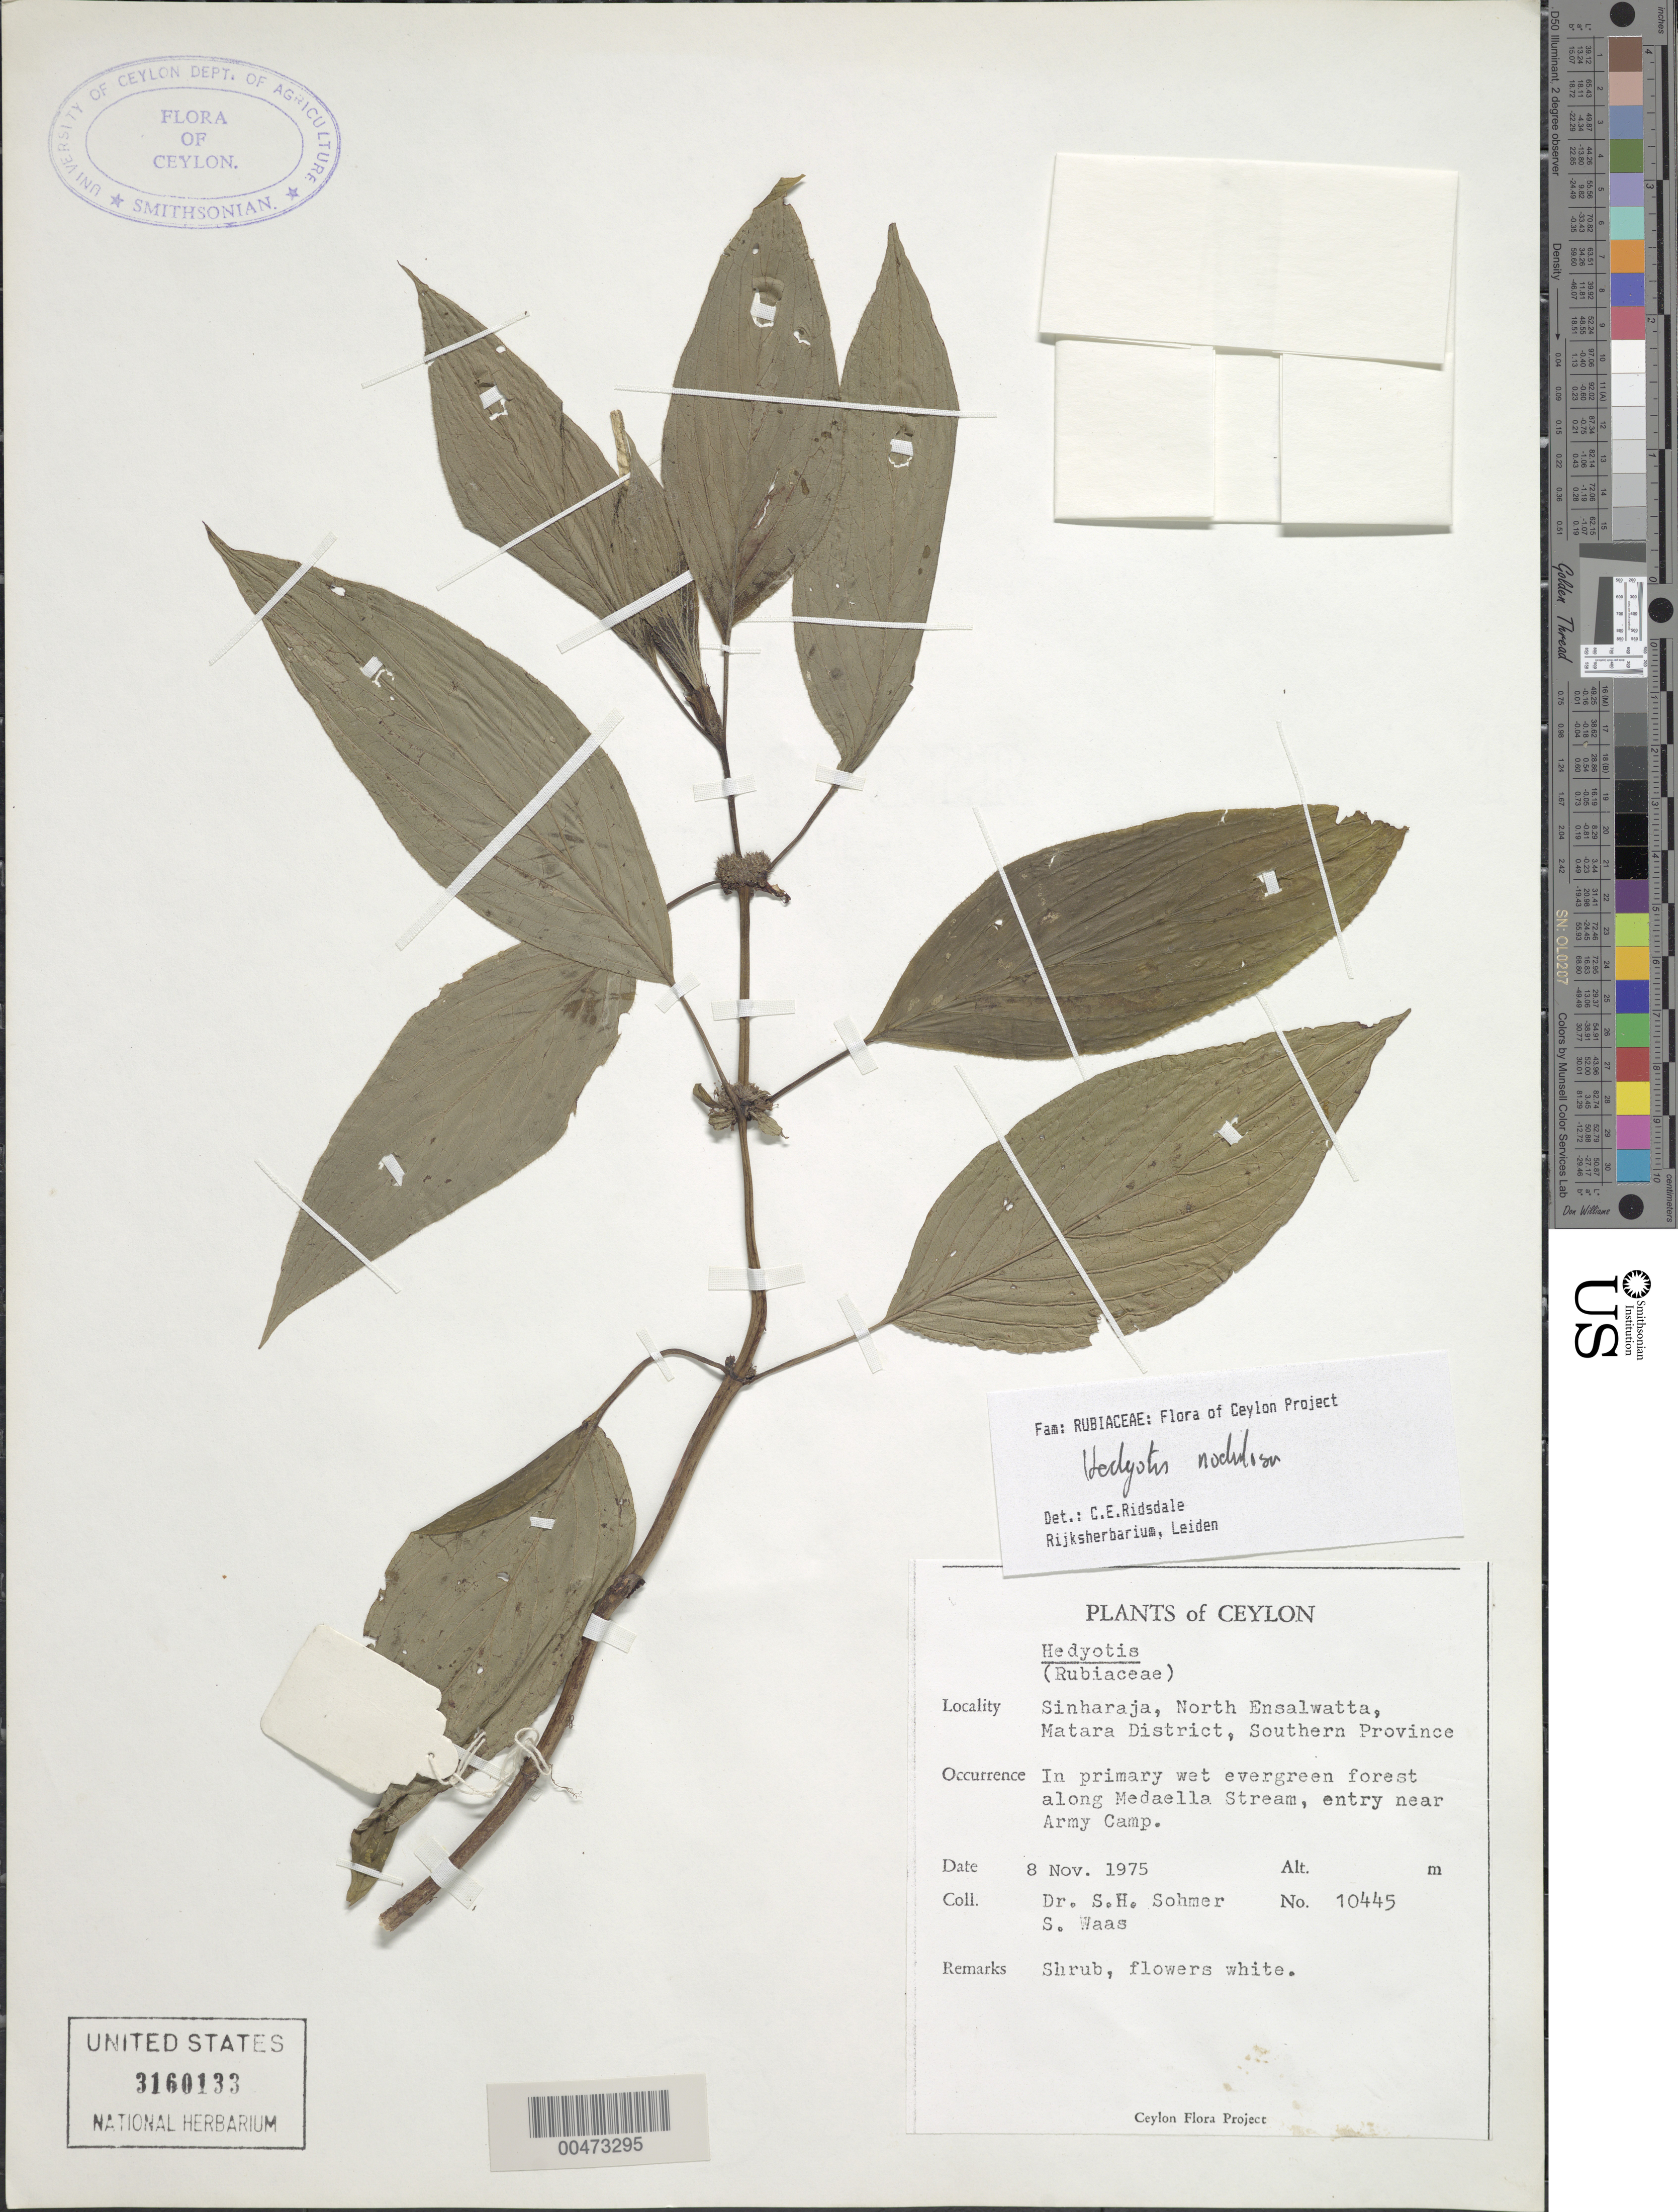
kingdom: Plantae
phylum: Tracheophyta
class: Magnoliopsida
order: Gentianales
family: Rubiaceae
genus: Hedyotis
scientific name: Hedyotis nodulosa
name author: Arn.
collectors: S. H. Sohmer & S. Waas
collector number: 10445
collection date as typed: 08 Nov 1975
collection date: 1975-11-08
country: Sri Lanka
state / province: Southern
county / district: Matara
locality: Sinharaja, N Ensalwatta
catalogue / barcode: US 3160133